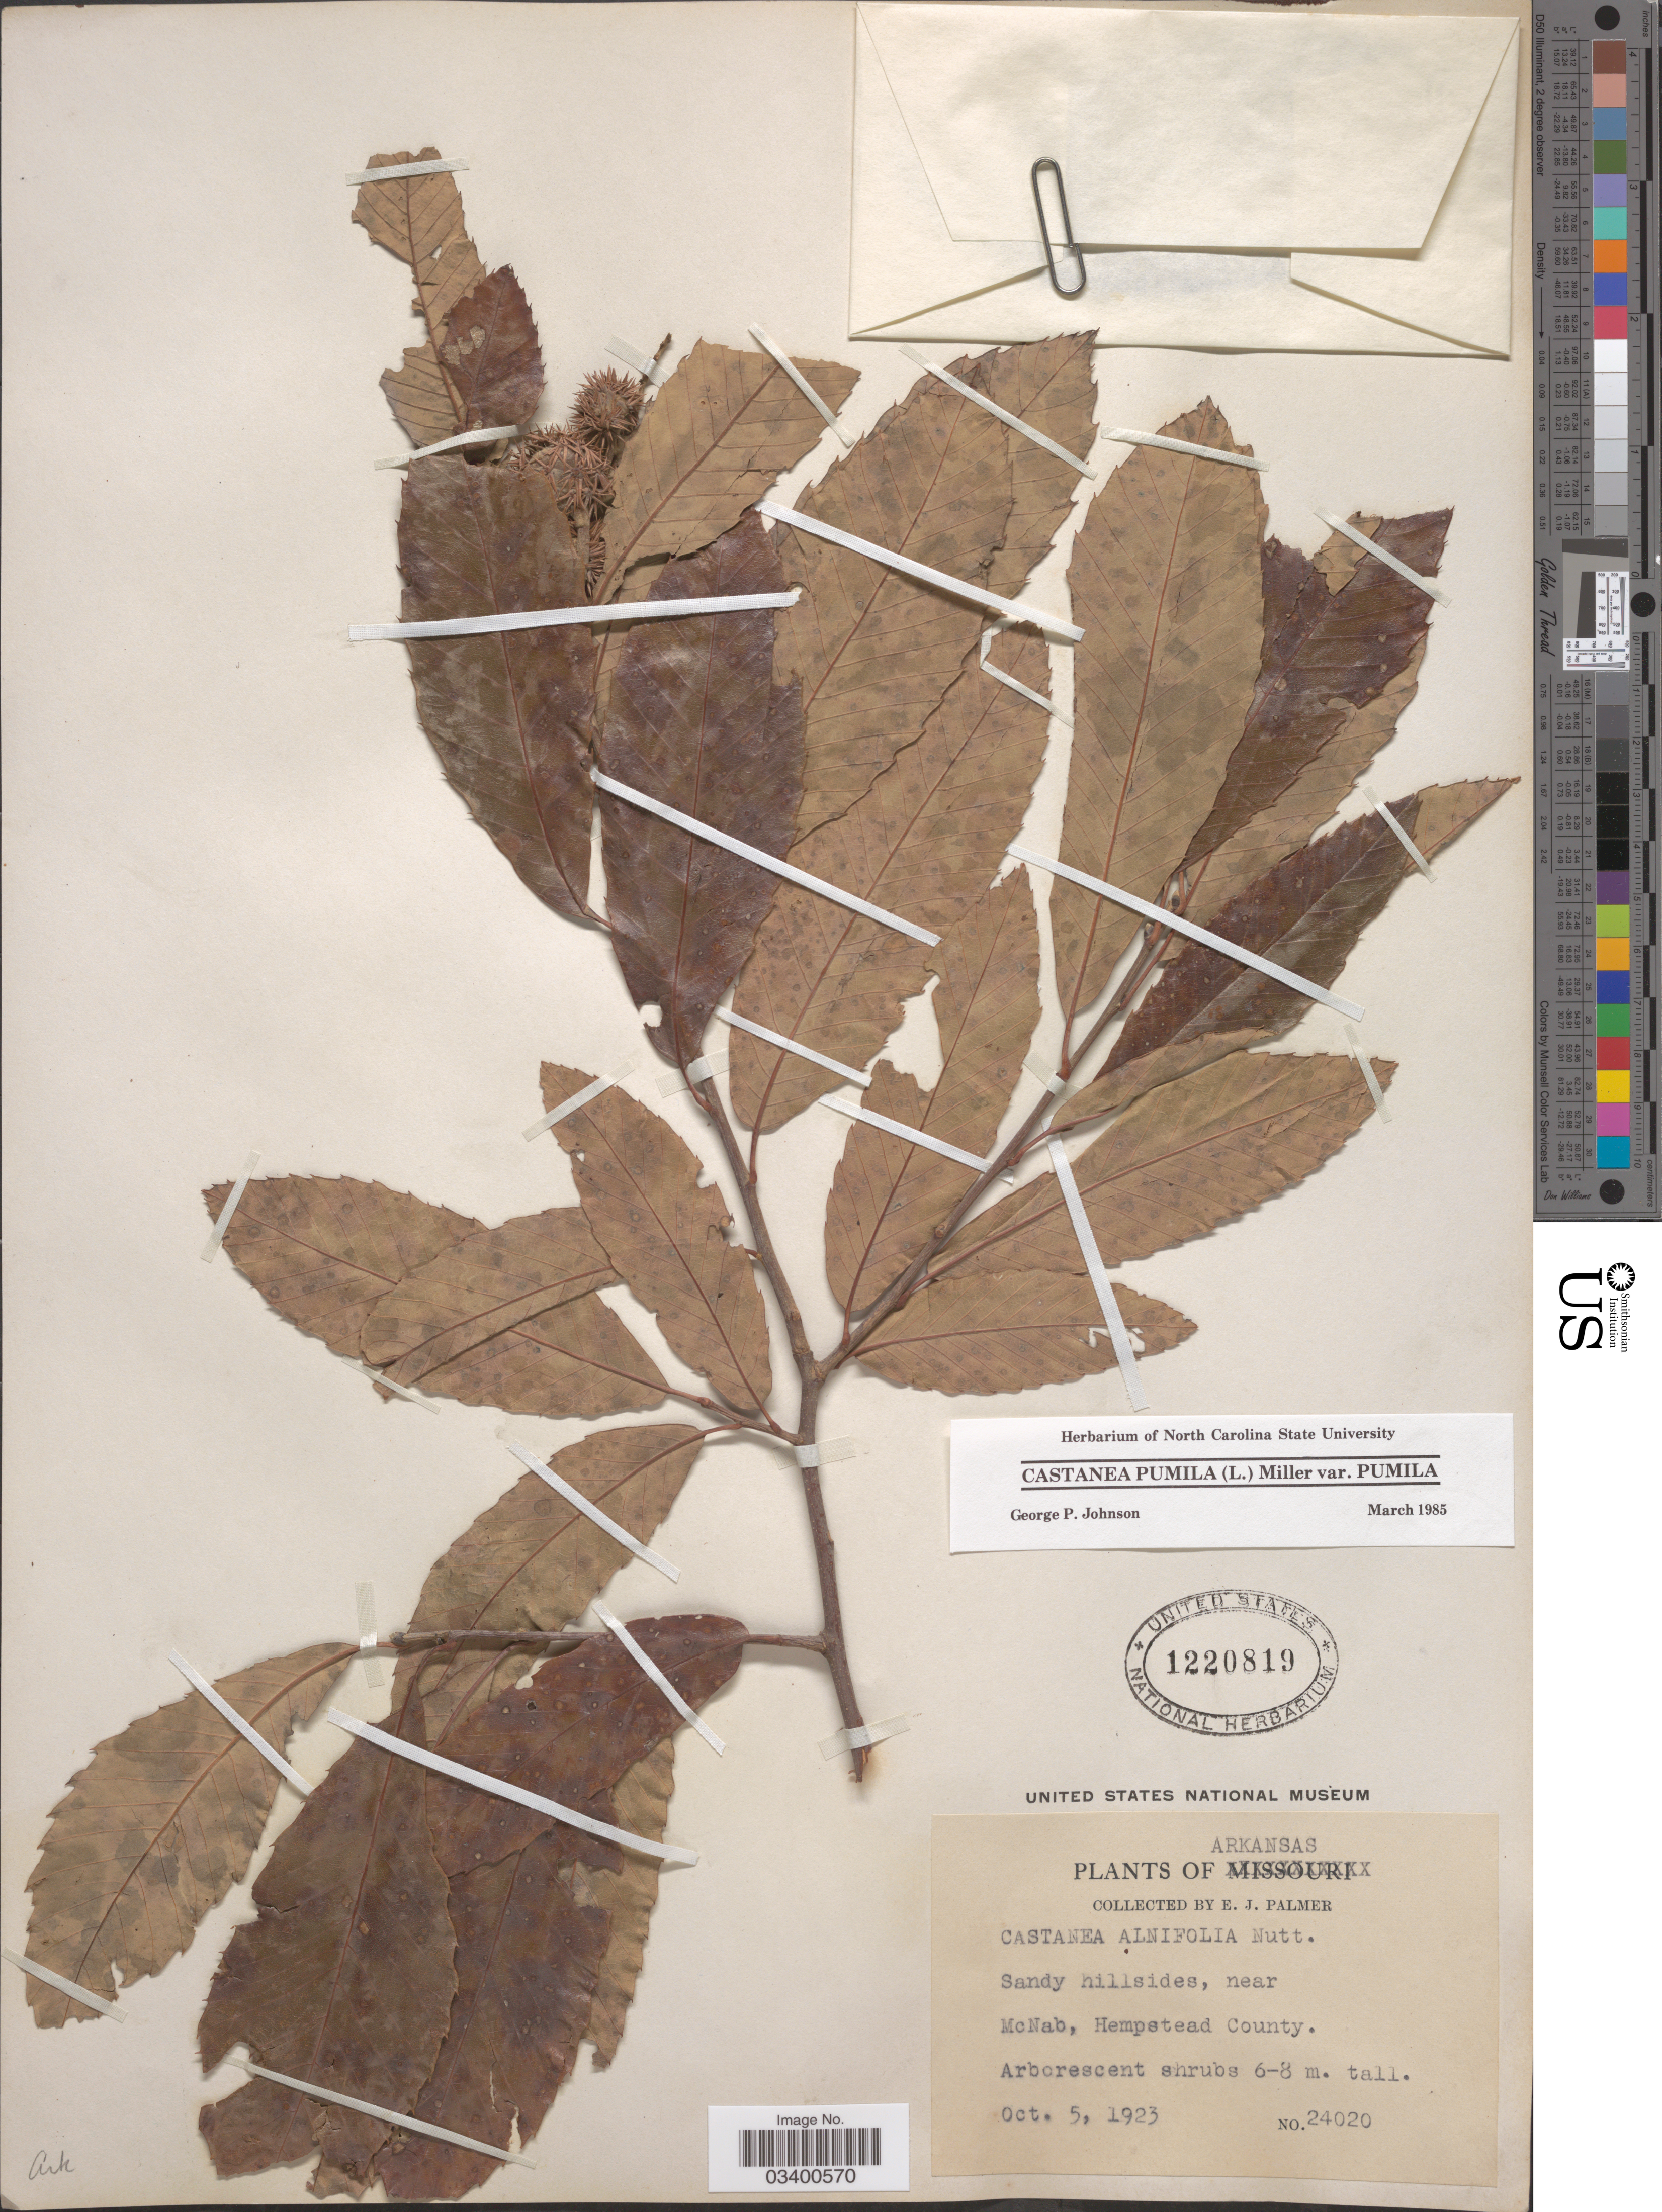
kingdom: Plantae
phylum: Tracheophyta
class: Magnoliopsida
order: Fagales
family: Fagaceae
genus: Castanea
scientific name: Castanea pumila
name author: (L.) Mill.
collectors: E. J. Palmer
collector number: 24020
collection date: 1923-10-05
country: United States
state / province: Arkansas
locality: Near McNab, Hempstead County.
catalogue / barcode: US 1220819